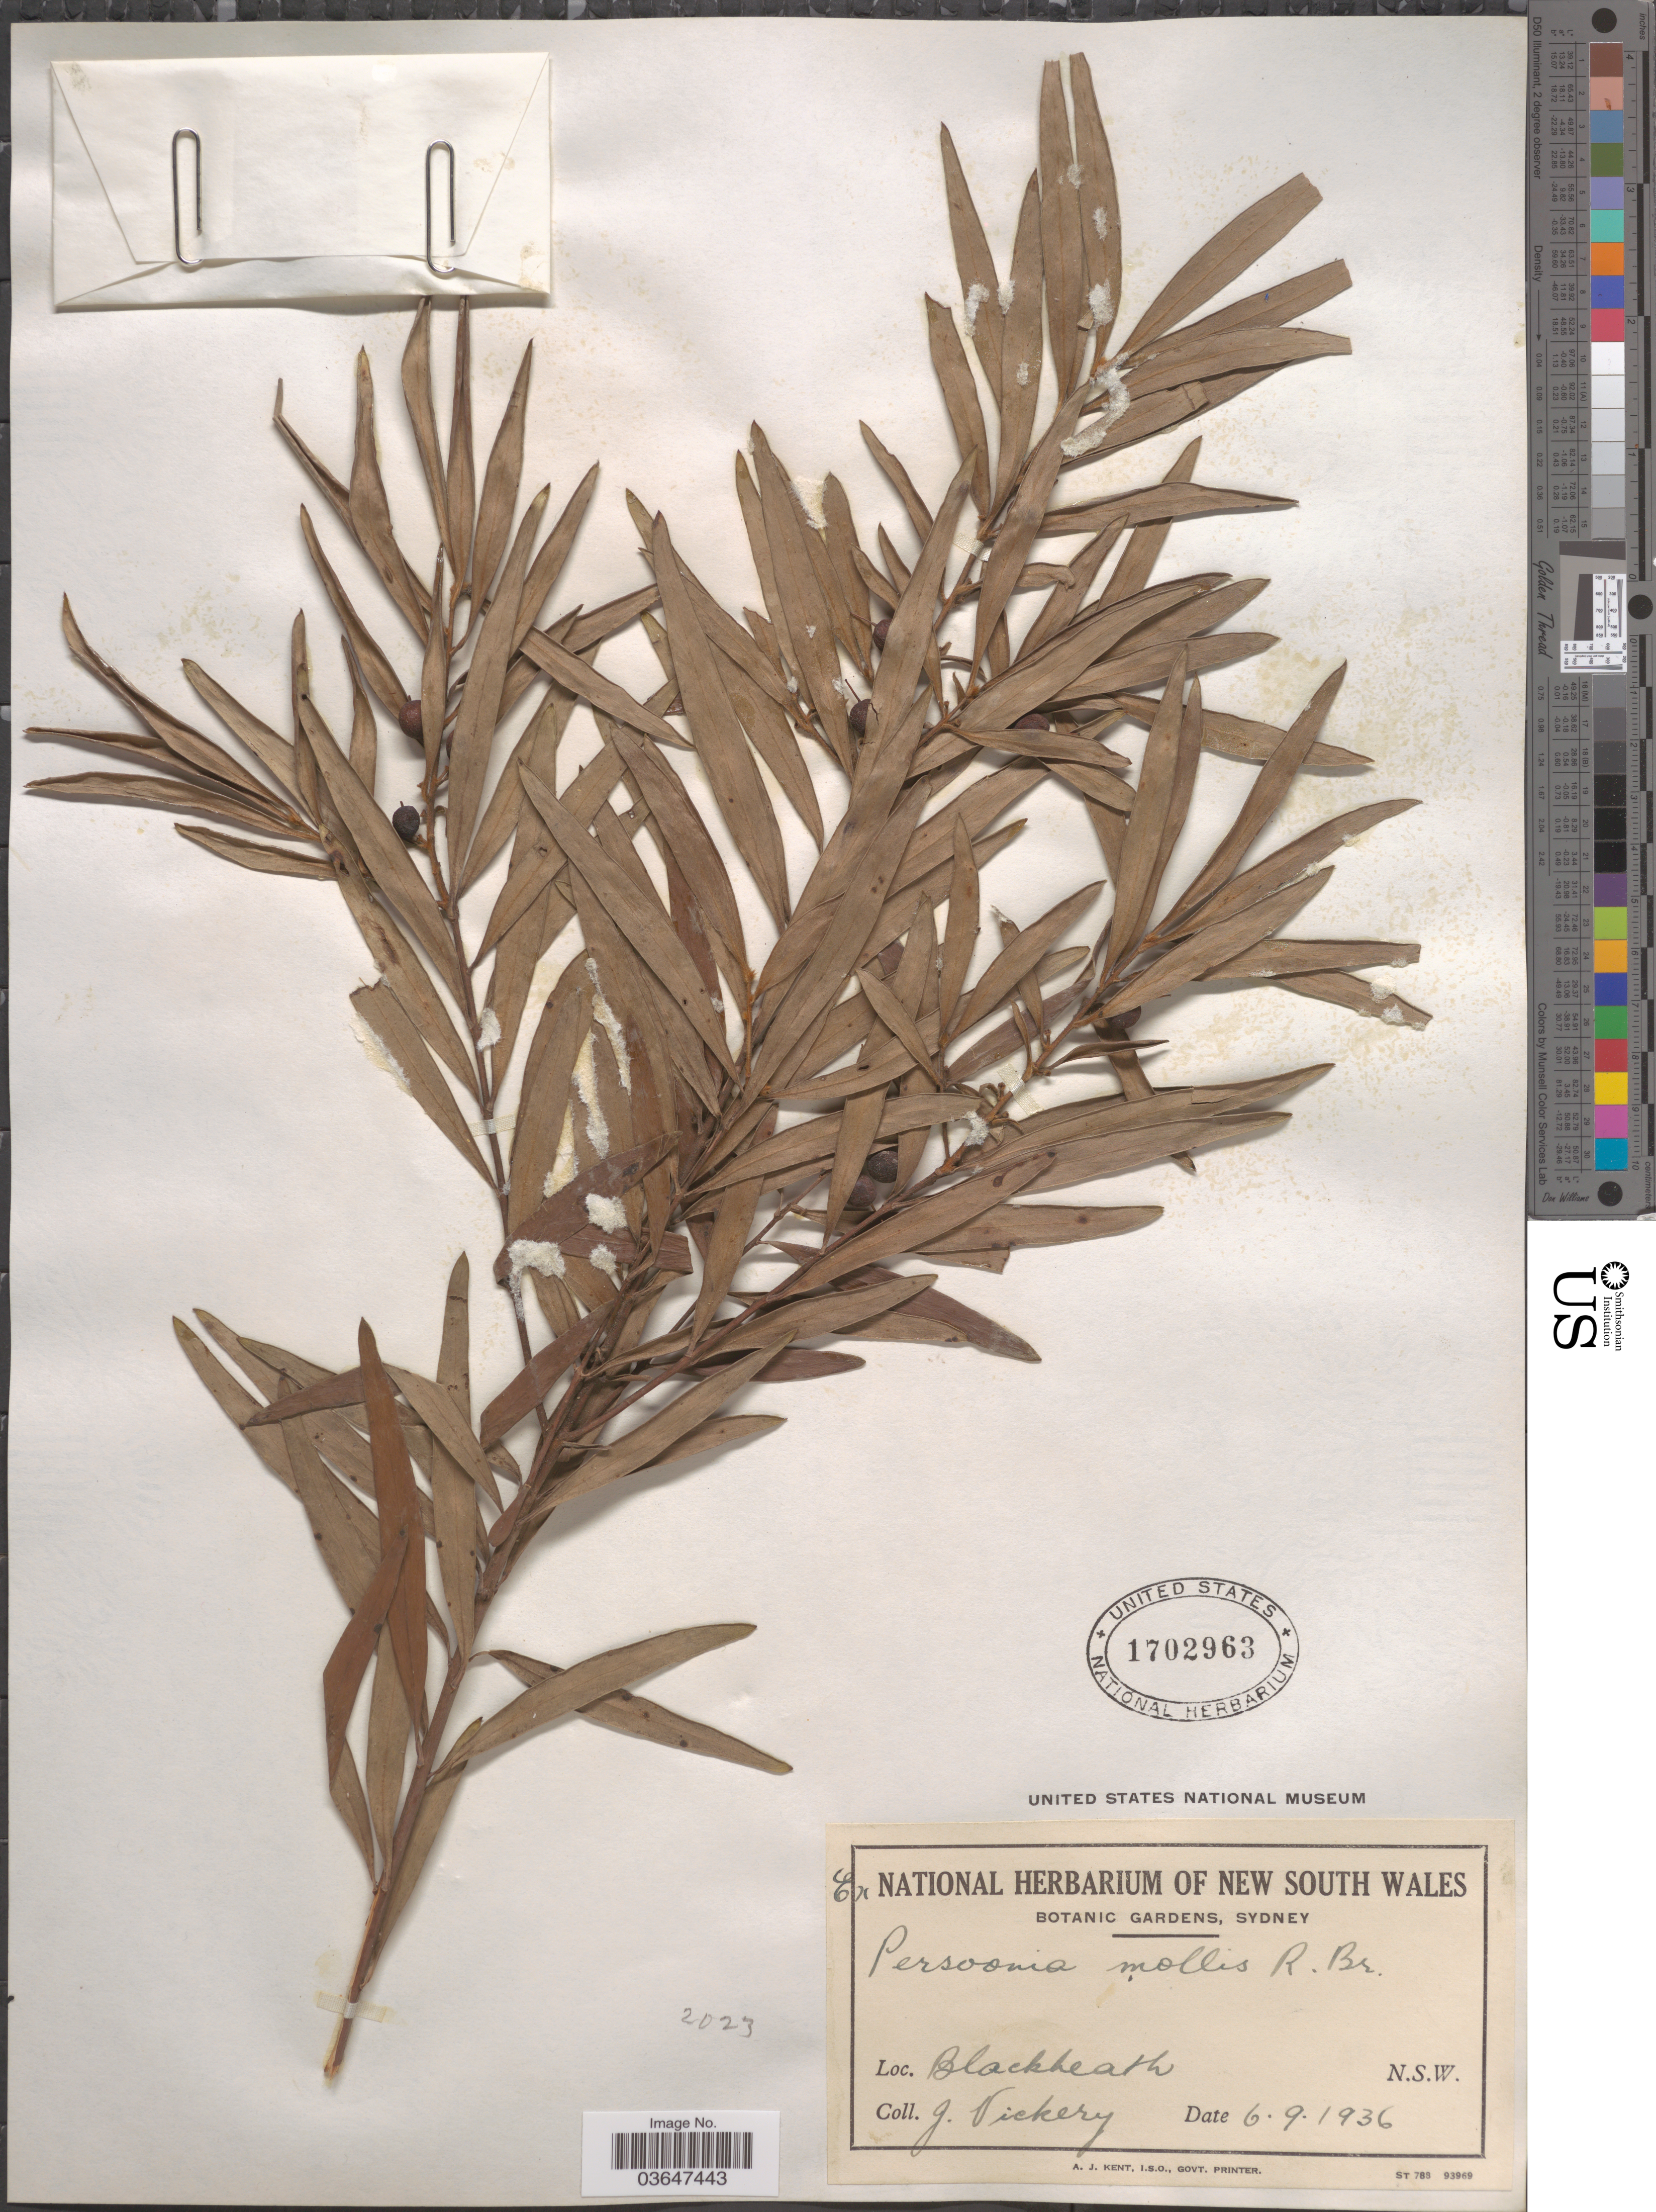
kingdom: Plantae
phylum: Tracheophyta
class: Magnoliopsida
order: Proteales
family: Proteaceae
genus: Persoonia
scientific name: Persoonia mollis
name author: R. Br.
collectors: J. Vickery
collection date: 1936-09-06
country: Australia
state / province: New South Wales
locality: Blackheath.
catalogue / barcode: US 1702963